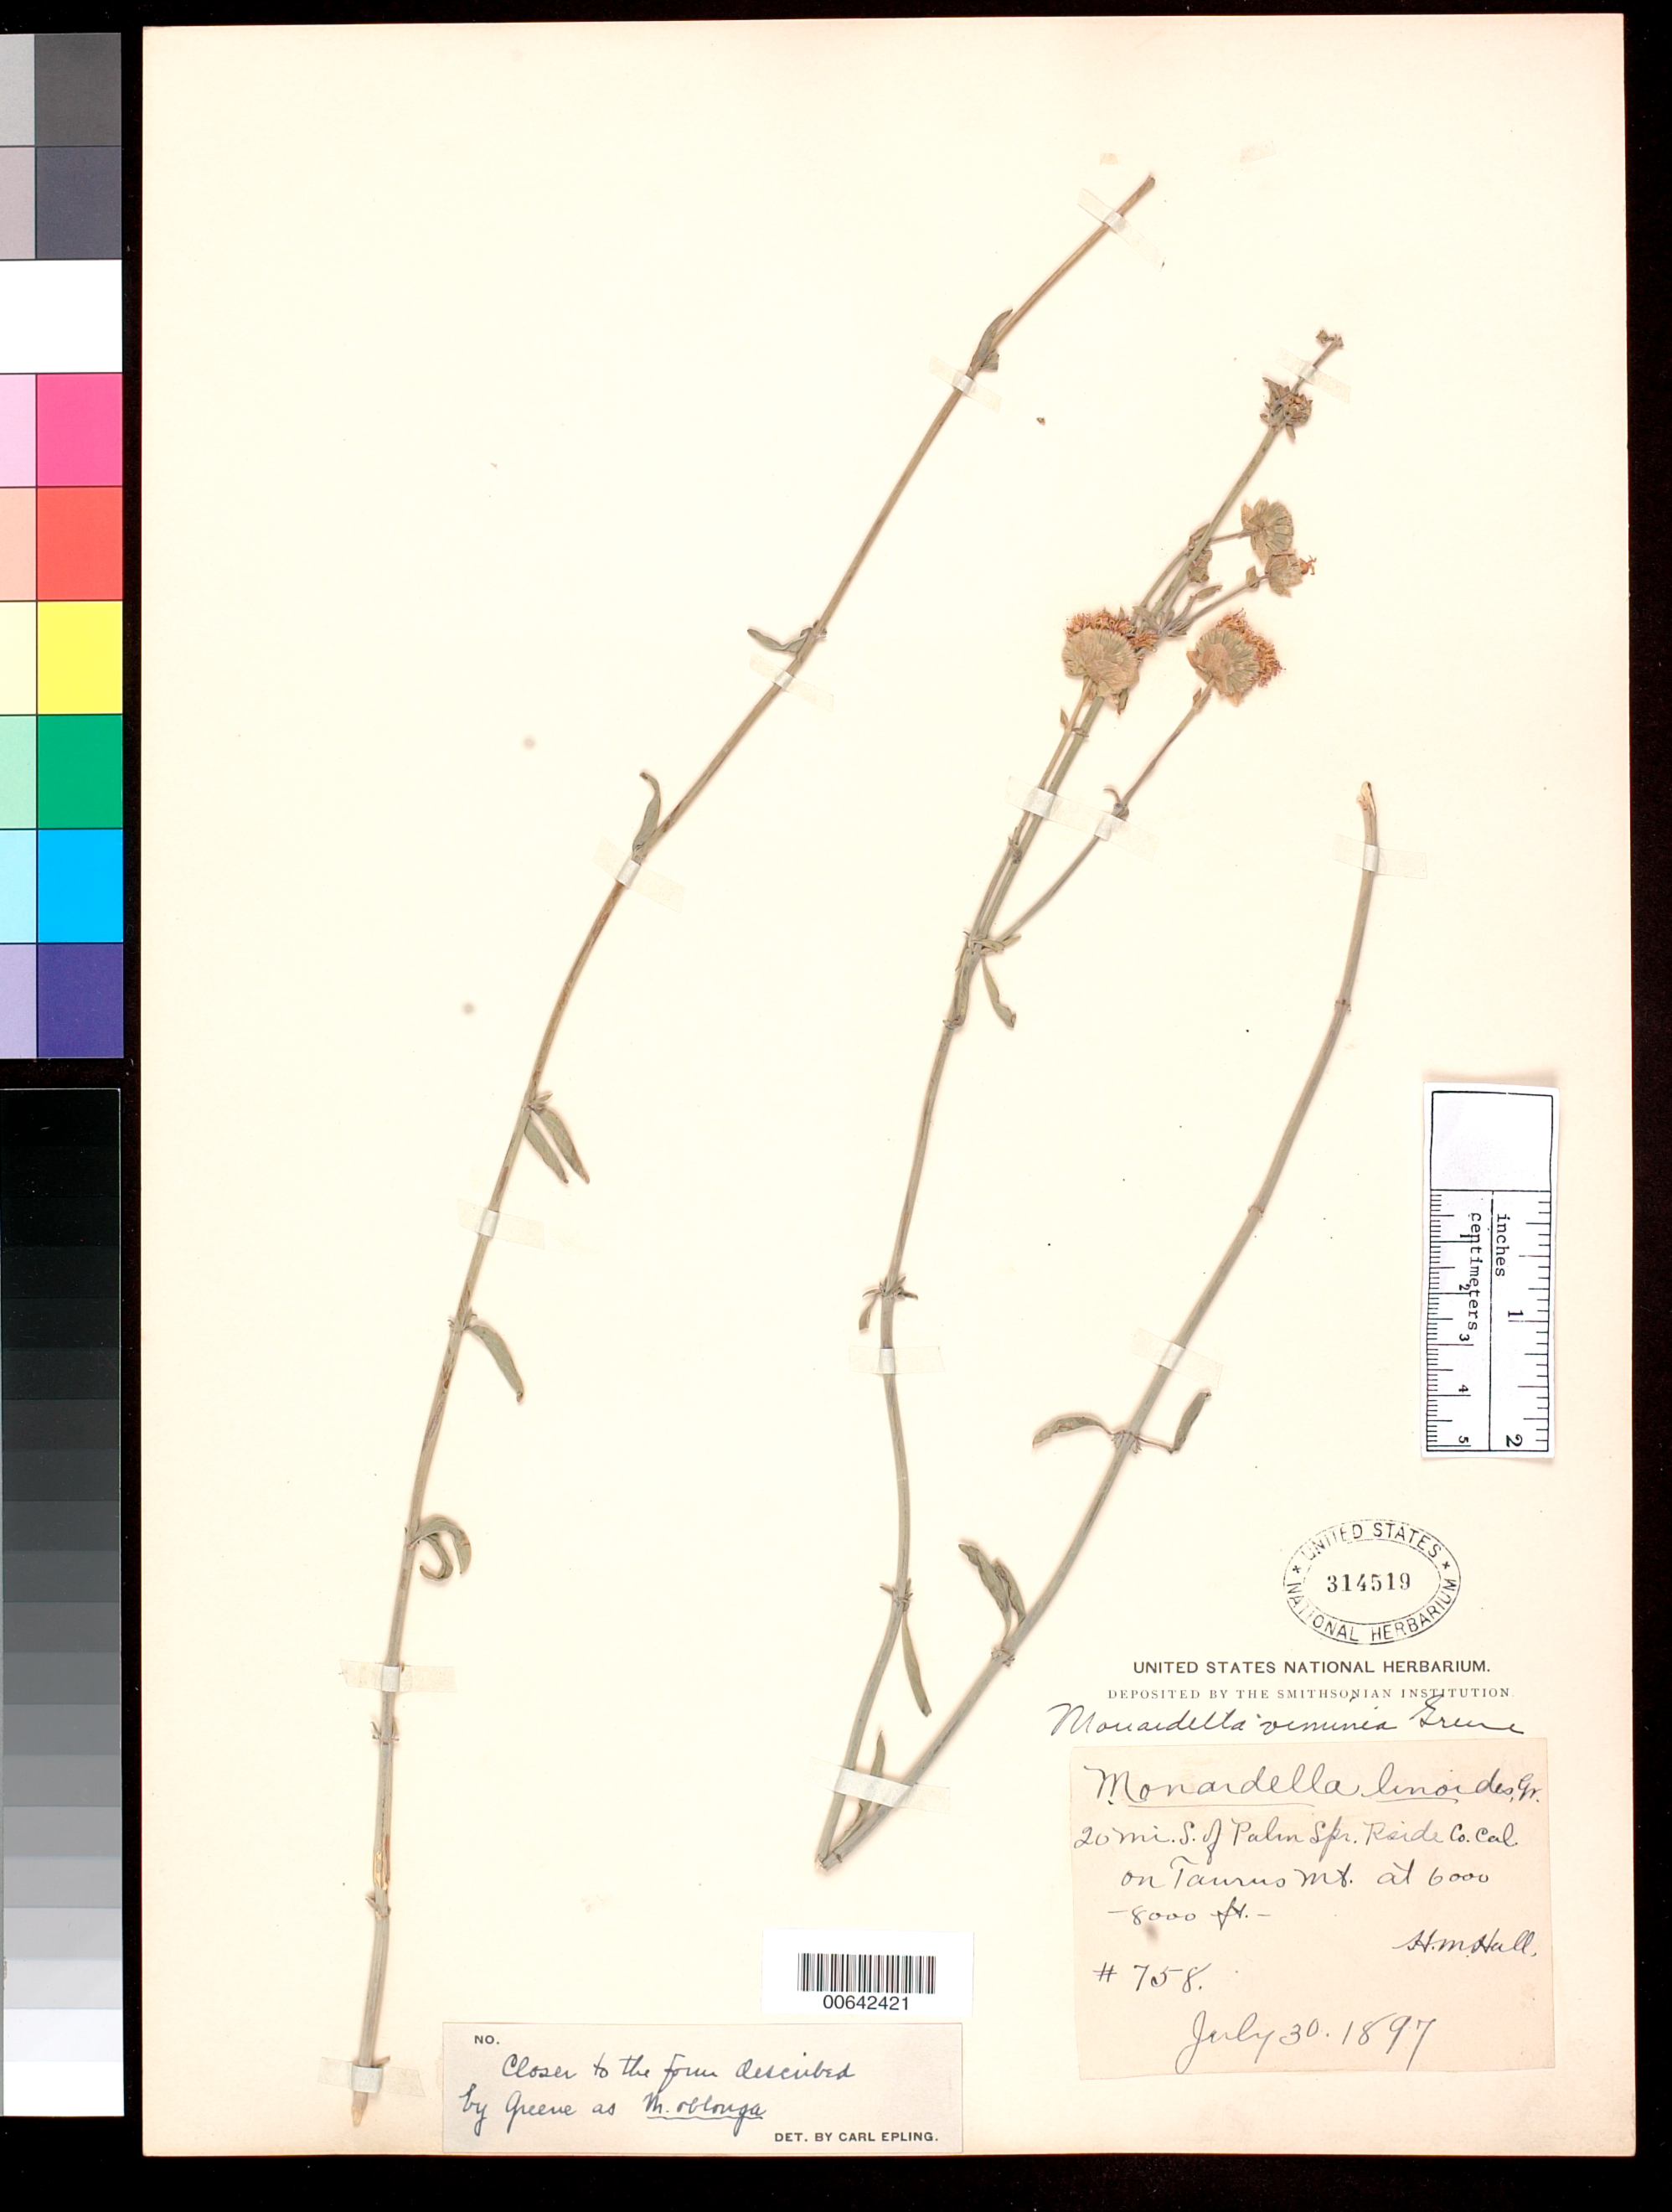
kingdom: Plantae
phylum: Tracheophyta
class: Magnoliopsida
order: Lamiales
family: Lamiaceae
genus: Monardella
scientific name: Monardella linoides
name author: A. Gray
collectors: H. M. Hall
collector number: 758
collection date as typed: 30 Jul 1897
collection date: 1897-07-30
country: United States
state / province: California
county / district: Riverside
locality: San Jacinto Mountains. In canyons of the west side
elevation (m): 1829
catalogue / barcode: US 314519